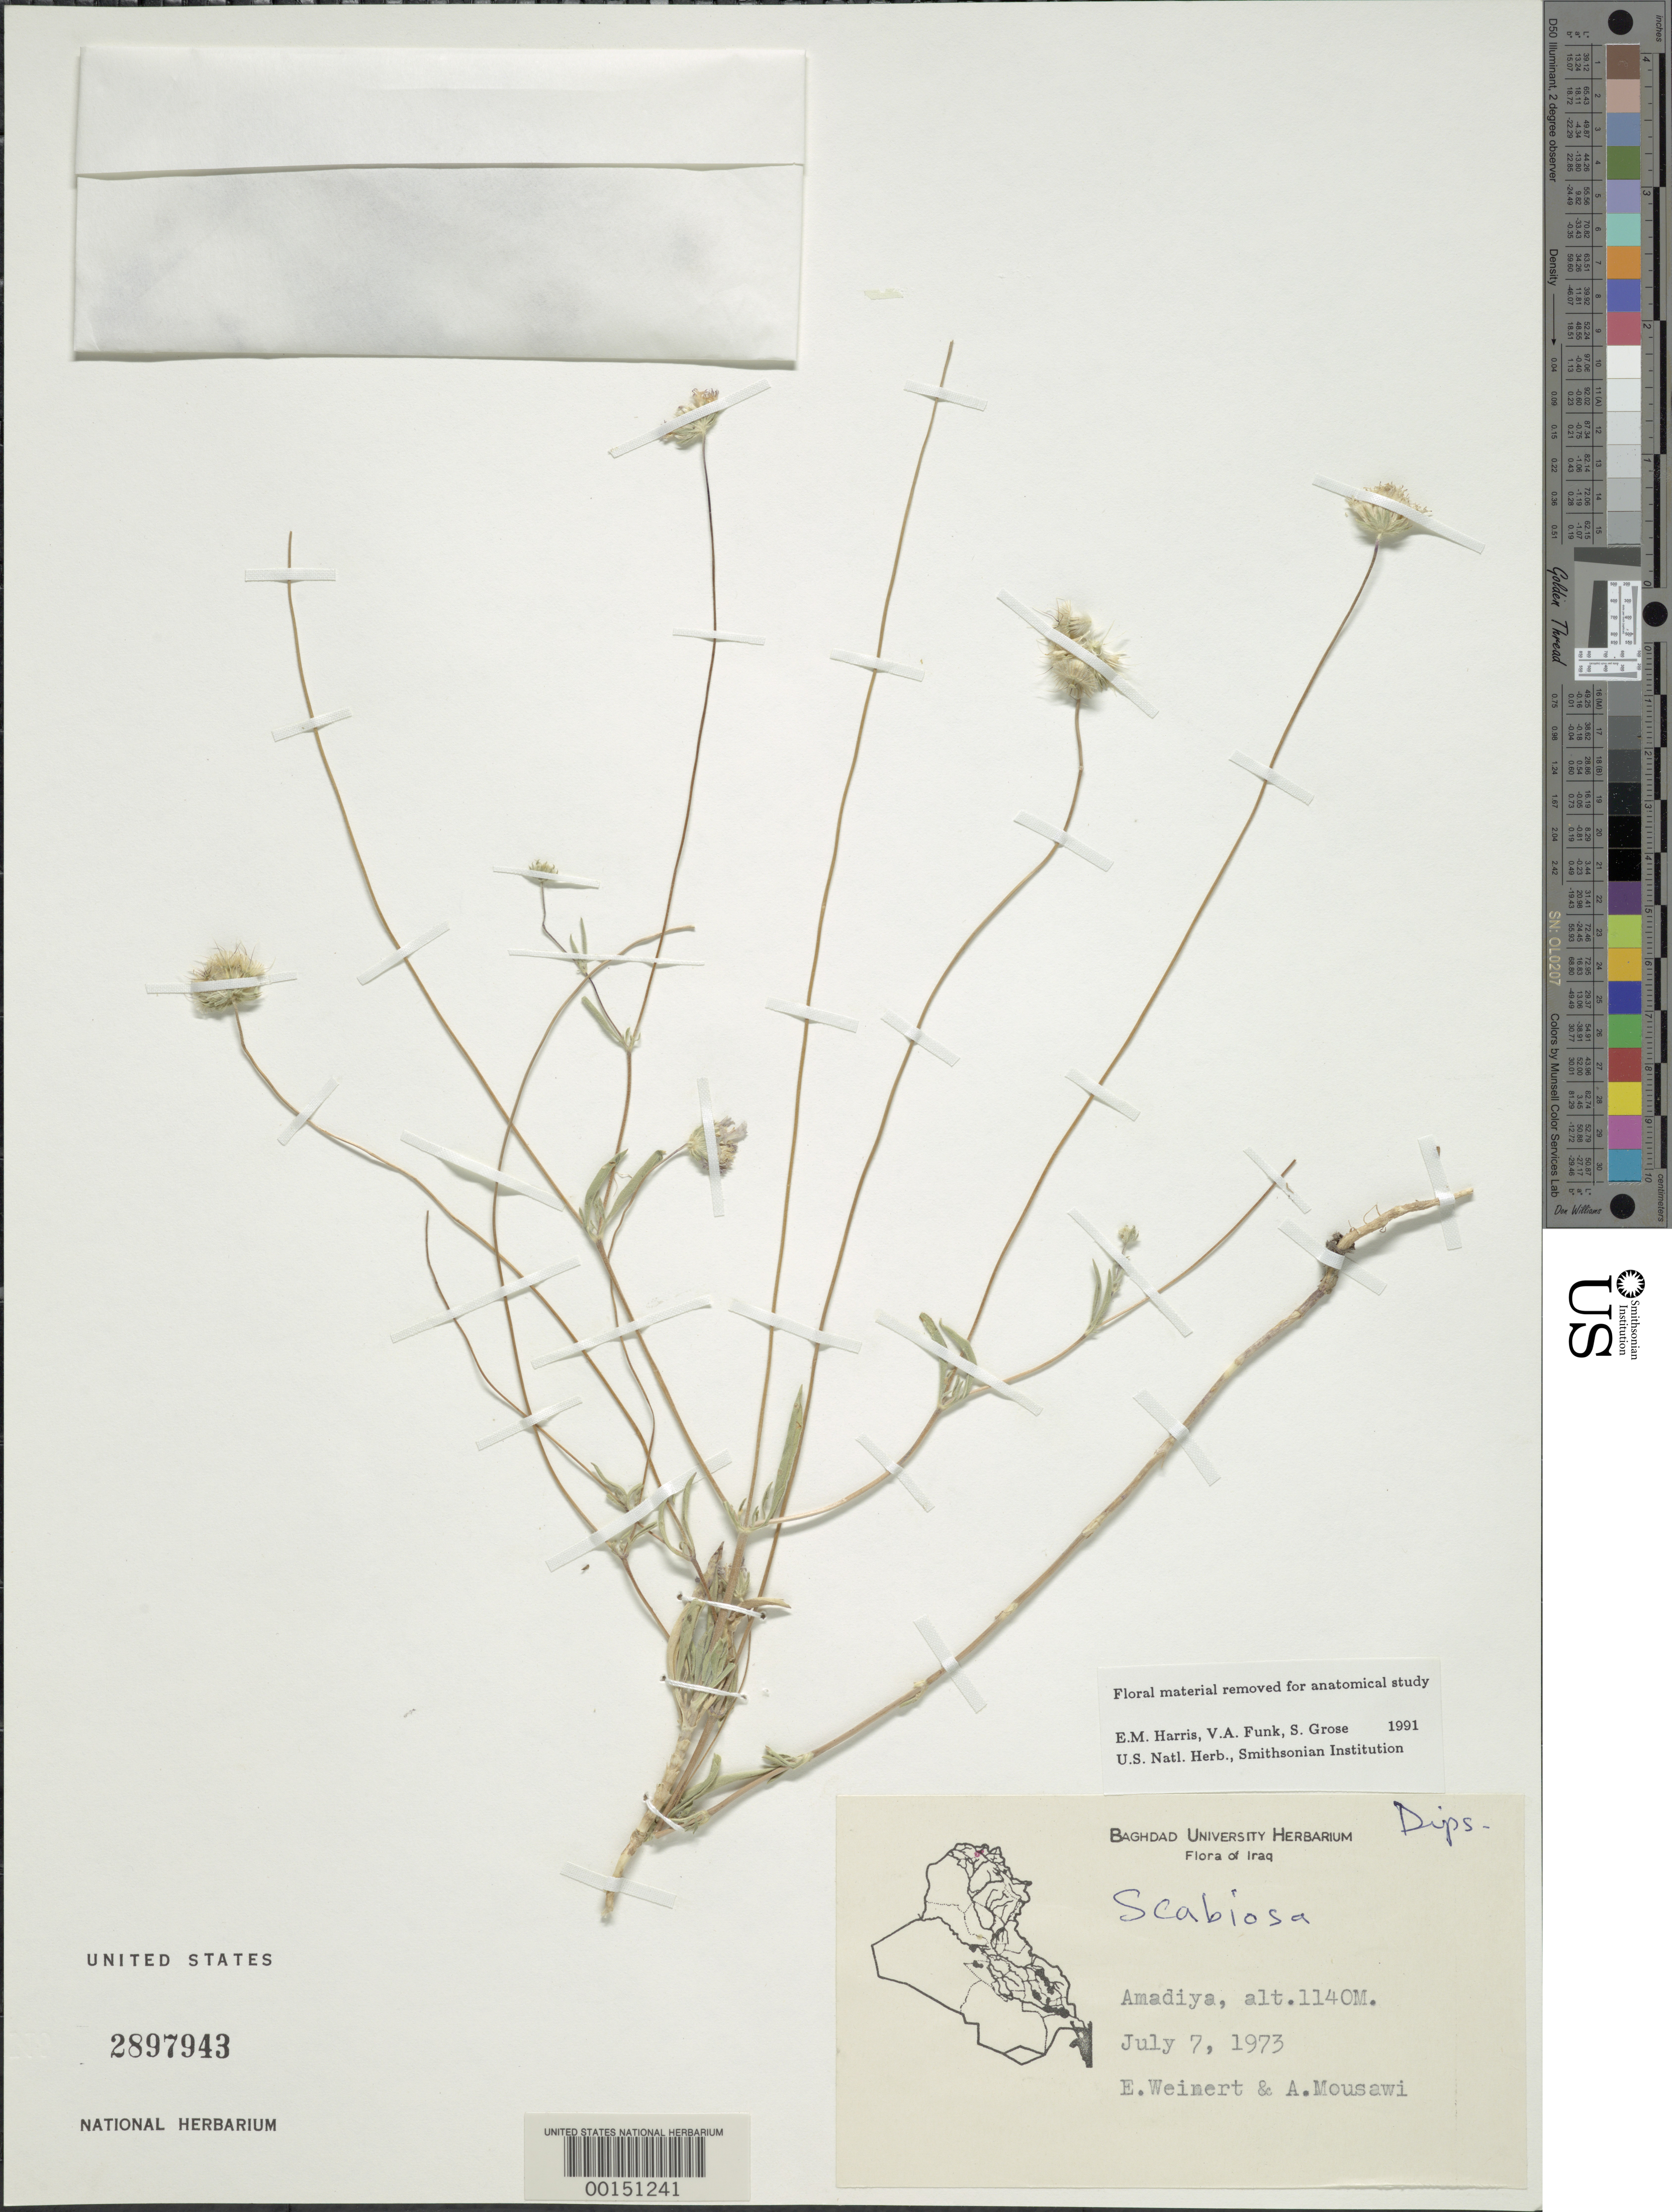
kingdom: Plantae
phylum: Tracheophyta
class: Magnoliopsida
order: Dipsacales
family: Caprifoliaceae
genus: Scabiosa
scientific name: Scabiosa sp.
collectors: E. Weinert & A. Mousawi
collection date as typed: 07 Jul 1973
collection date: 1973-07-07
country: Iraq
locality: Amadiya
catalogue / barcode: US 2897943